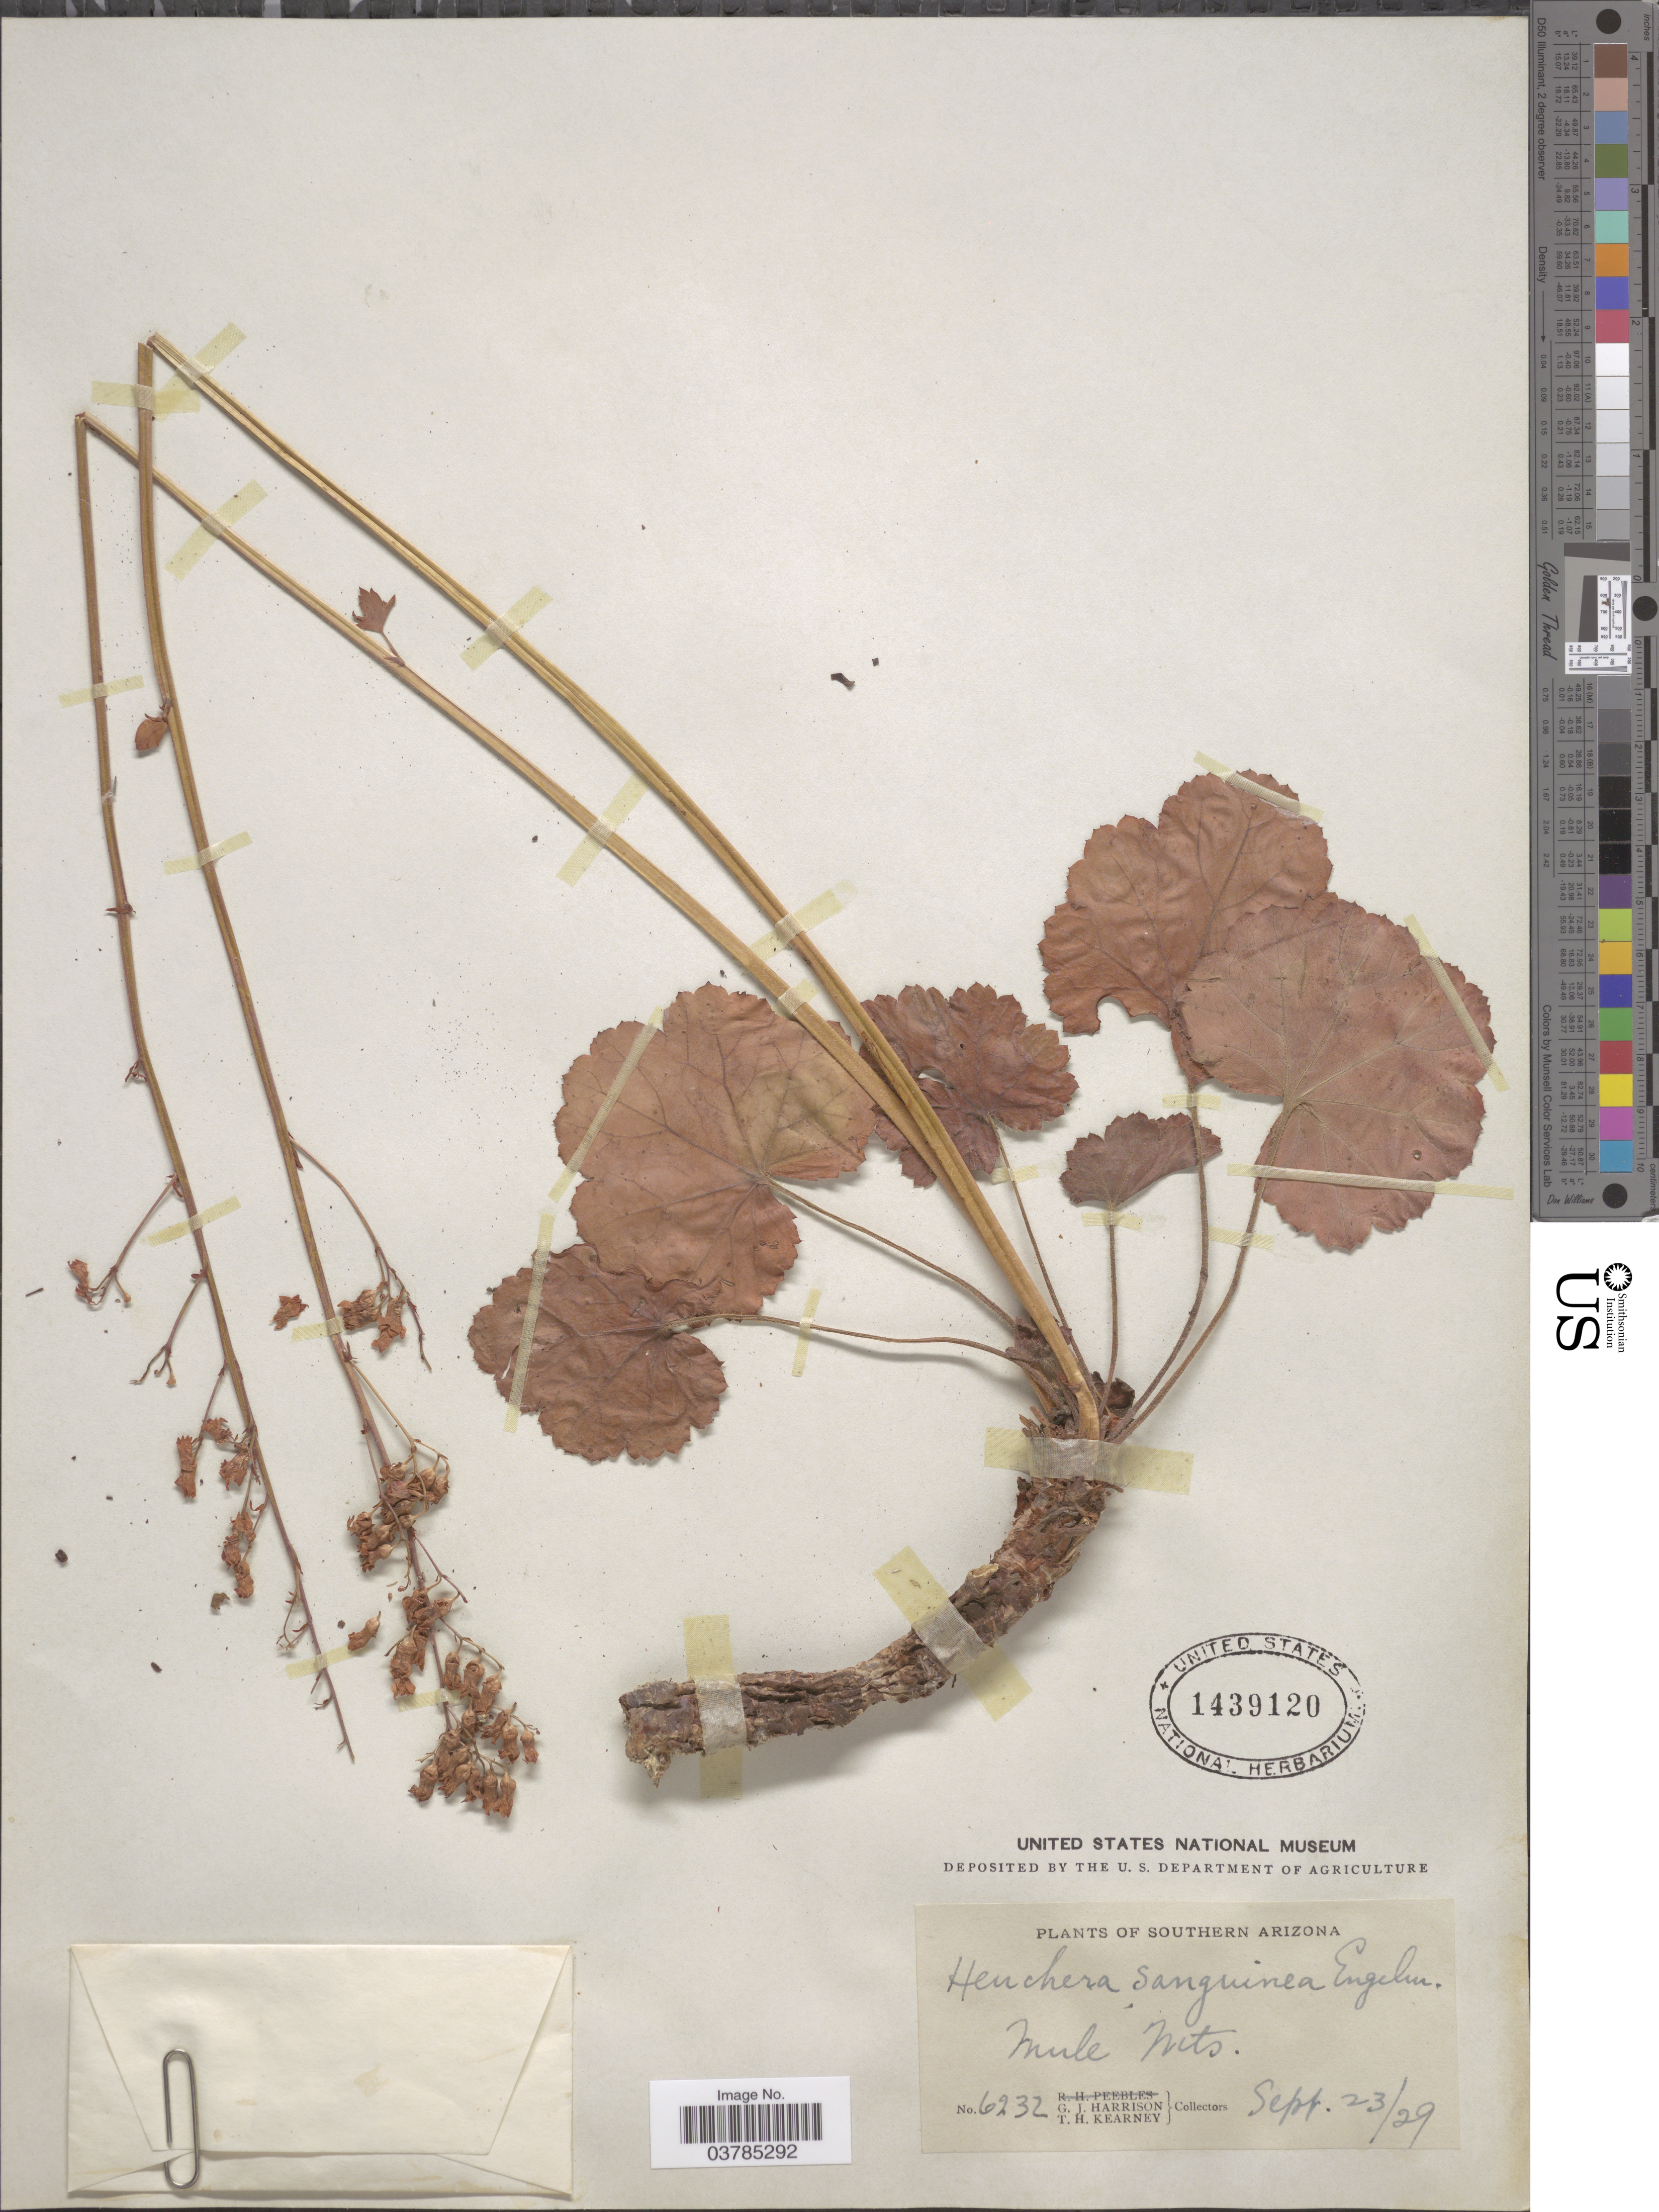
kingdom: Plantae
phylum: Tracheophyta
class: Magnoliopsida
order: Saxifragales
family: Saxifragaceae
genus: Heuchera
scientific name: Heuchera sanguinea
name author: Engelm.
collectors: G. J. Harrison & T. H. Kearney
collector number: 6232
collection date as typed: Transcribed d/m/y: 23/9/29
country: United States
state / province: Arizona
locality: Southern Arizona. Mule Mts.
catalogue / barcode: US 1439120